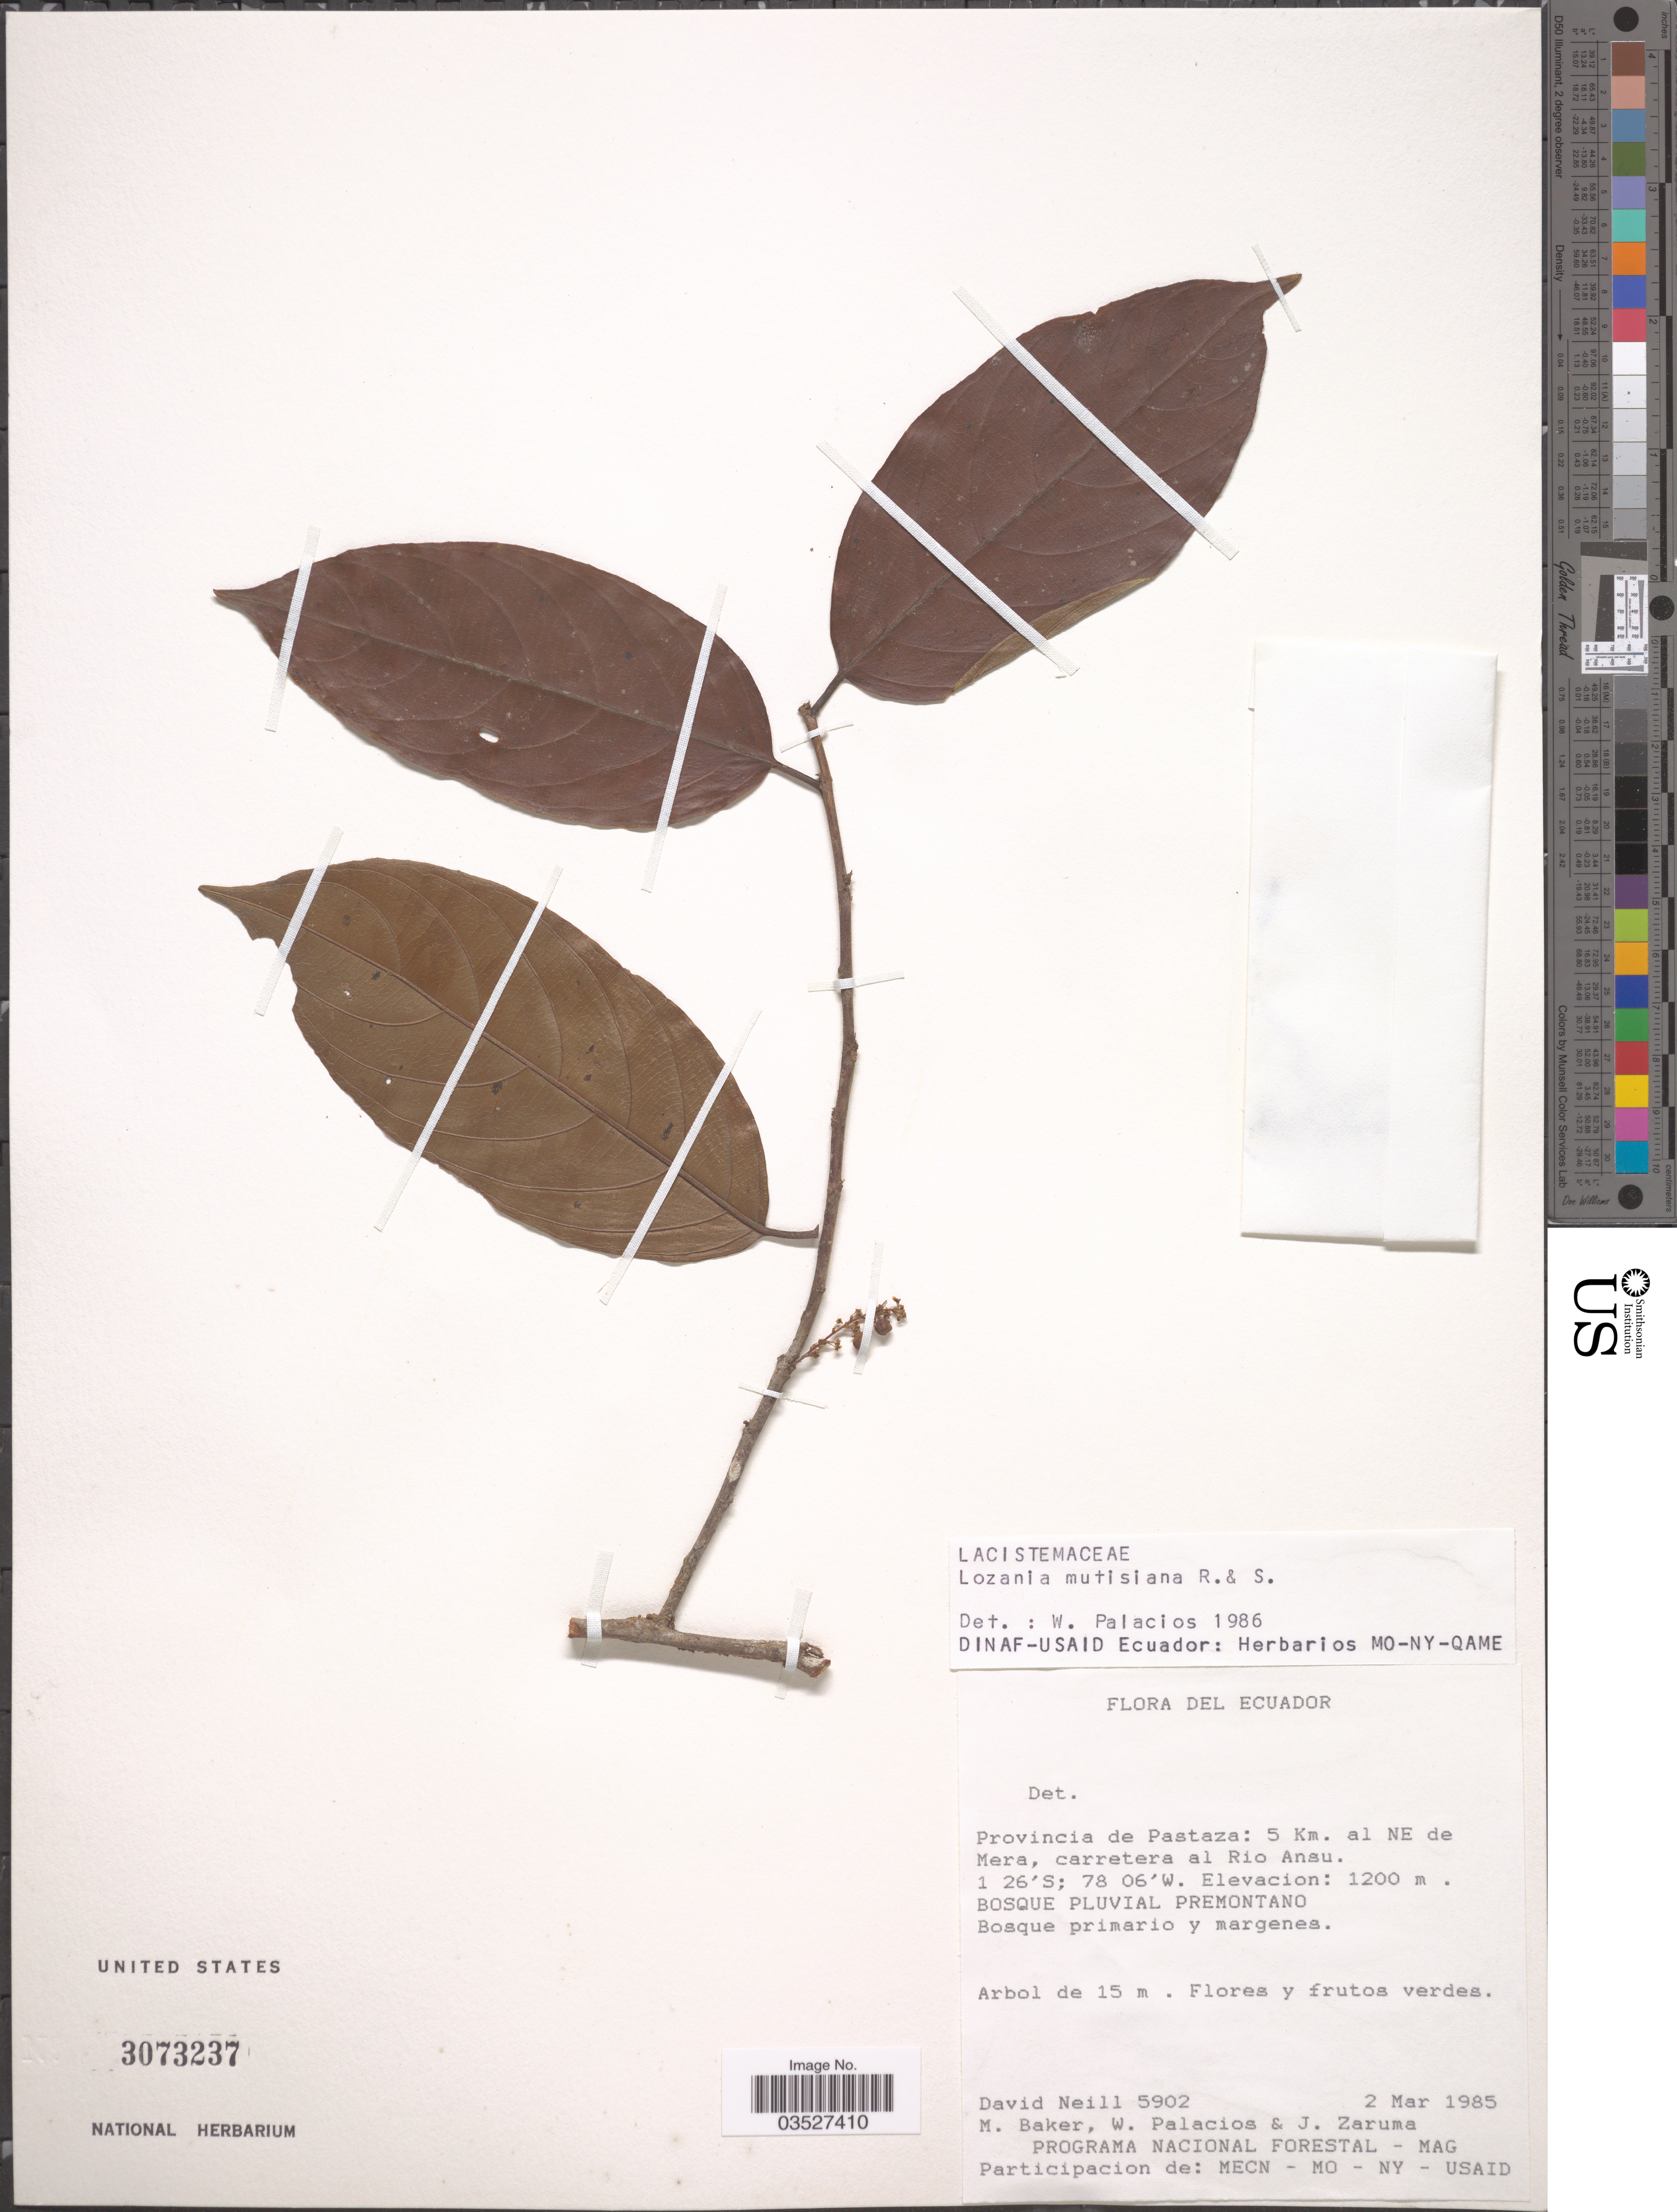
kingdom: Plantae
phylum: Tracheophyta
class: Magnoliopsida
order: Malpighiales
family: Lacistemataceae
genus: Lozania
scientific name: Lozania mutisiana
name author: Schult. in Roem. & Schult.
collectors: D. Neill, M. Baker, W. Palacios & J. Zaruma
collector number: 5902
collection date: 1985-03-02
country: Ecuador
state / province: Pastaza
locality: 5 Km. al NE de Mera, carretera al Rio Ansu.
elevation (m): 1200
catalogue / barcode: US 3073237